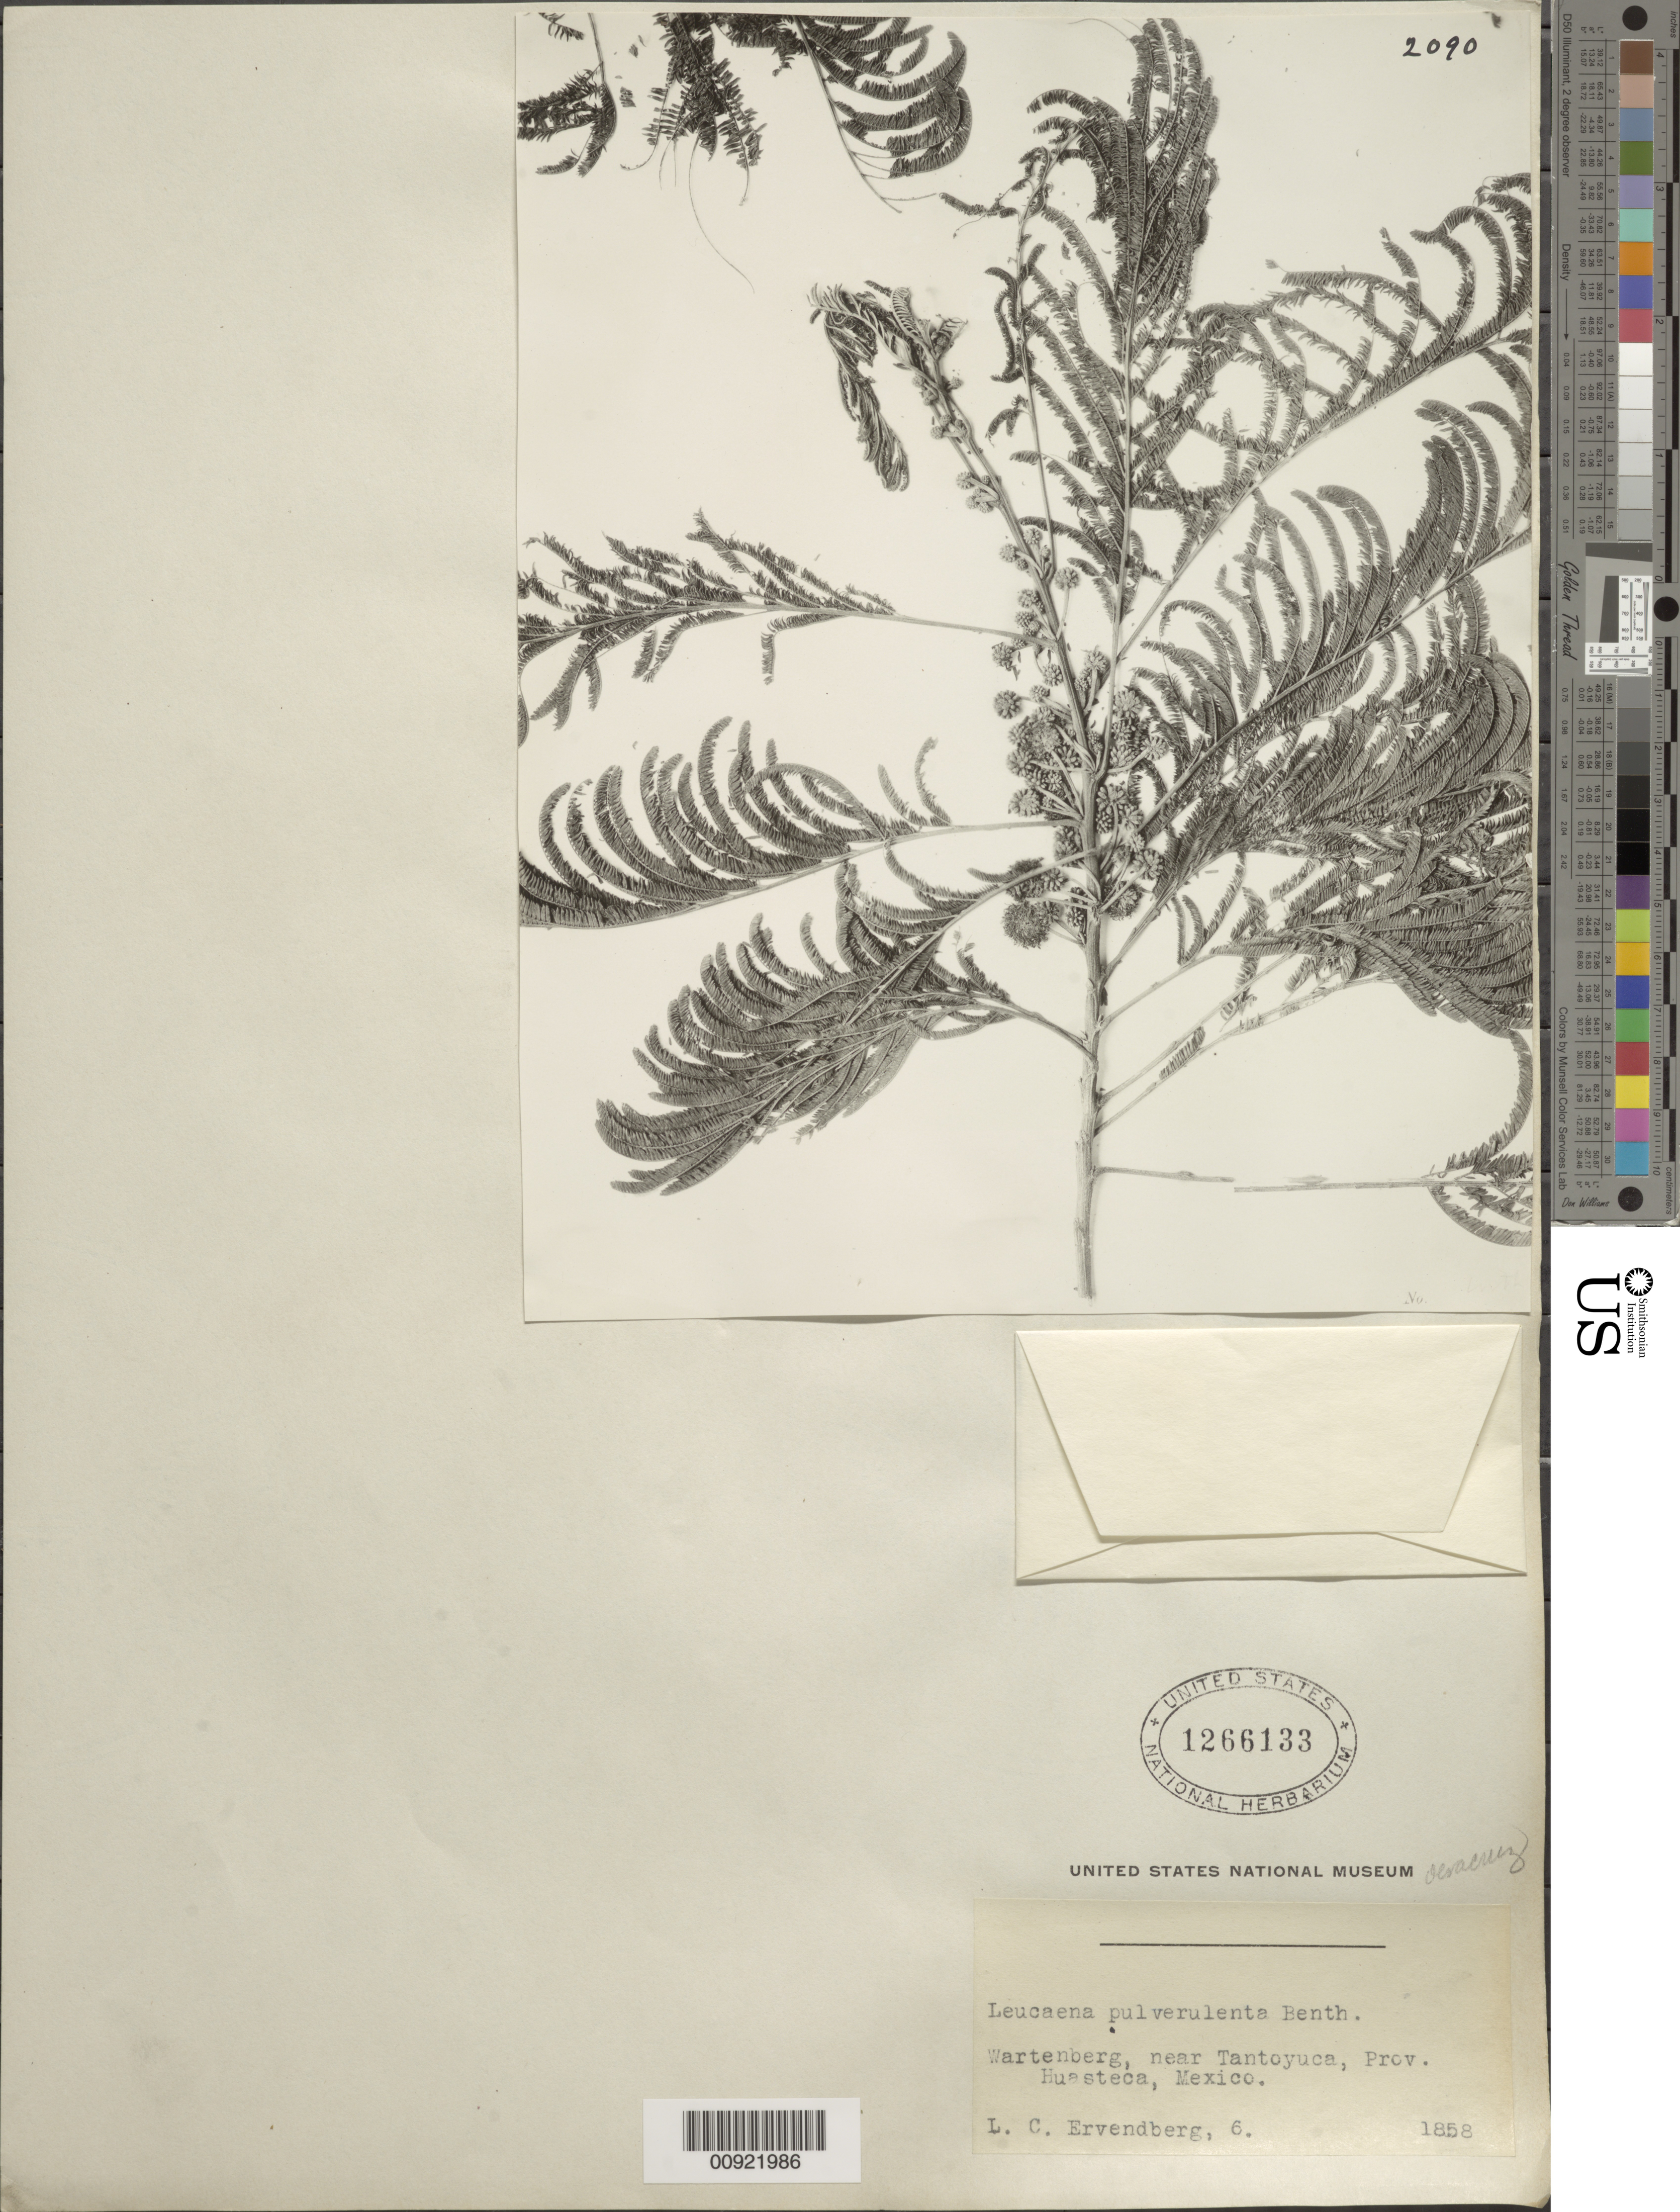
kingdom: Plantae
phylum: Tracheophyta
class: Magnoliopsida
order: Fabales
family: Fabaceae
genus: Leucaena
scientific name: Leucaena pulverulenta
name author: (Schltdl.) Benth.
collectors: L. Ervendberg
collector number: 6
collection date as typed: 1858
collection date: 1858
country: Mexico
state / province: Veracruz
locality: Near Tantoyuca, Prov. Huasteca.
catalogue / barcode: US 1266133